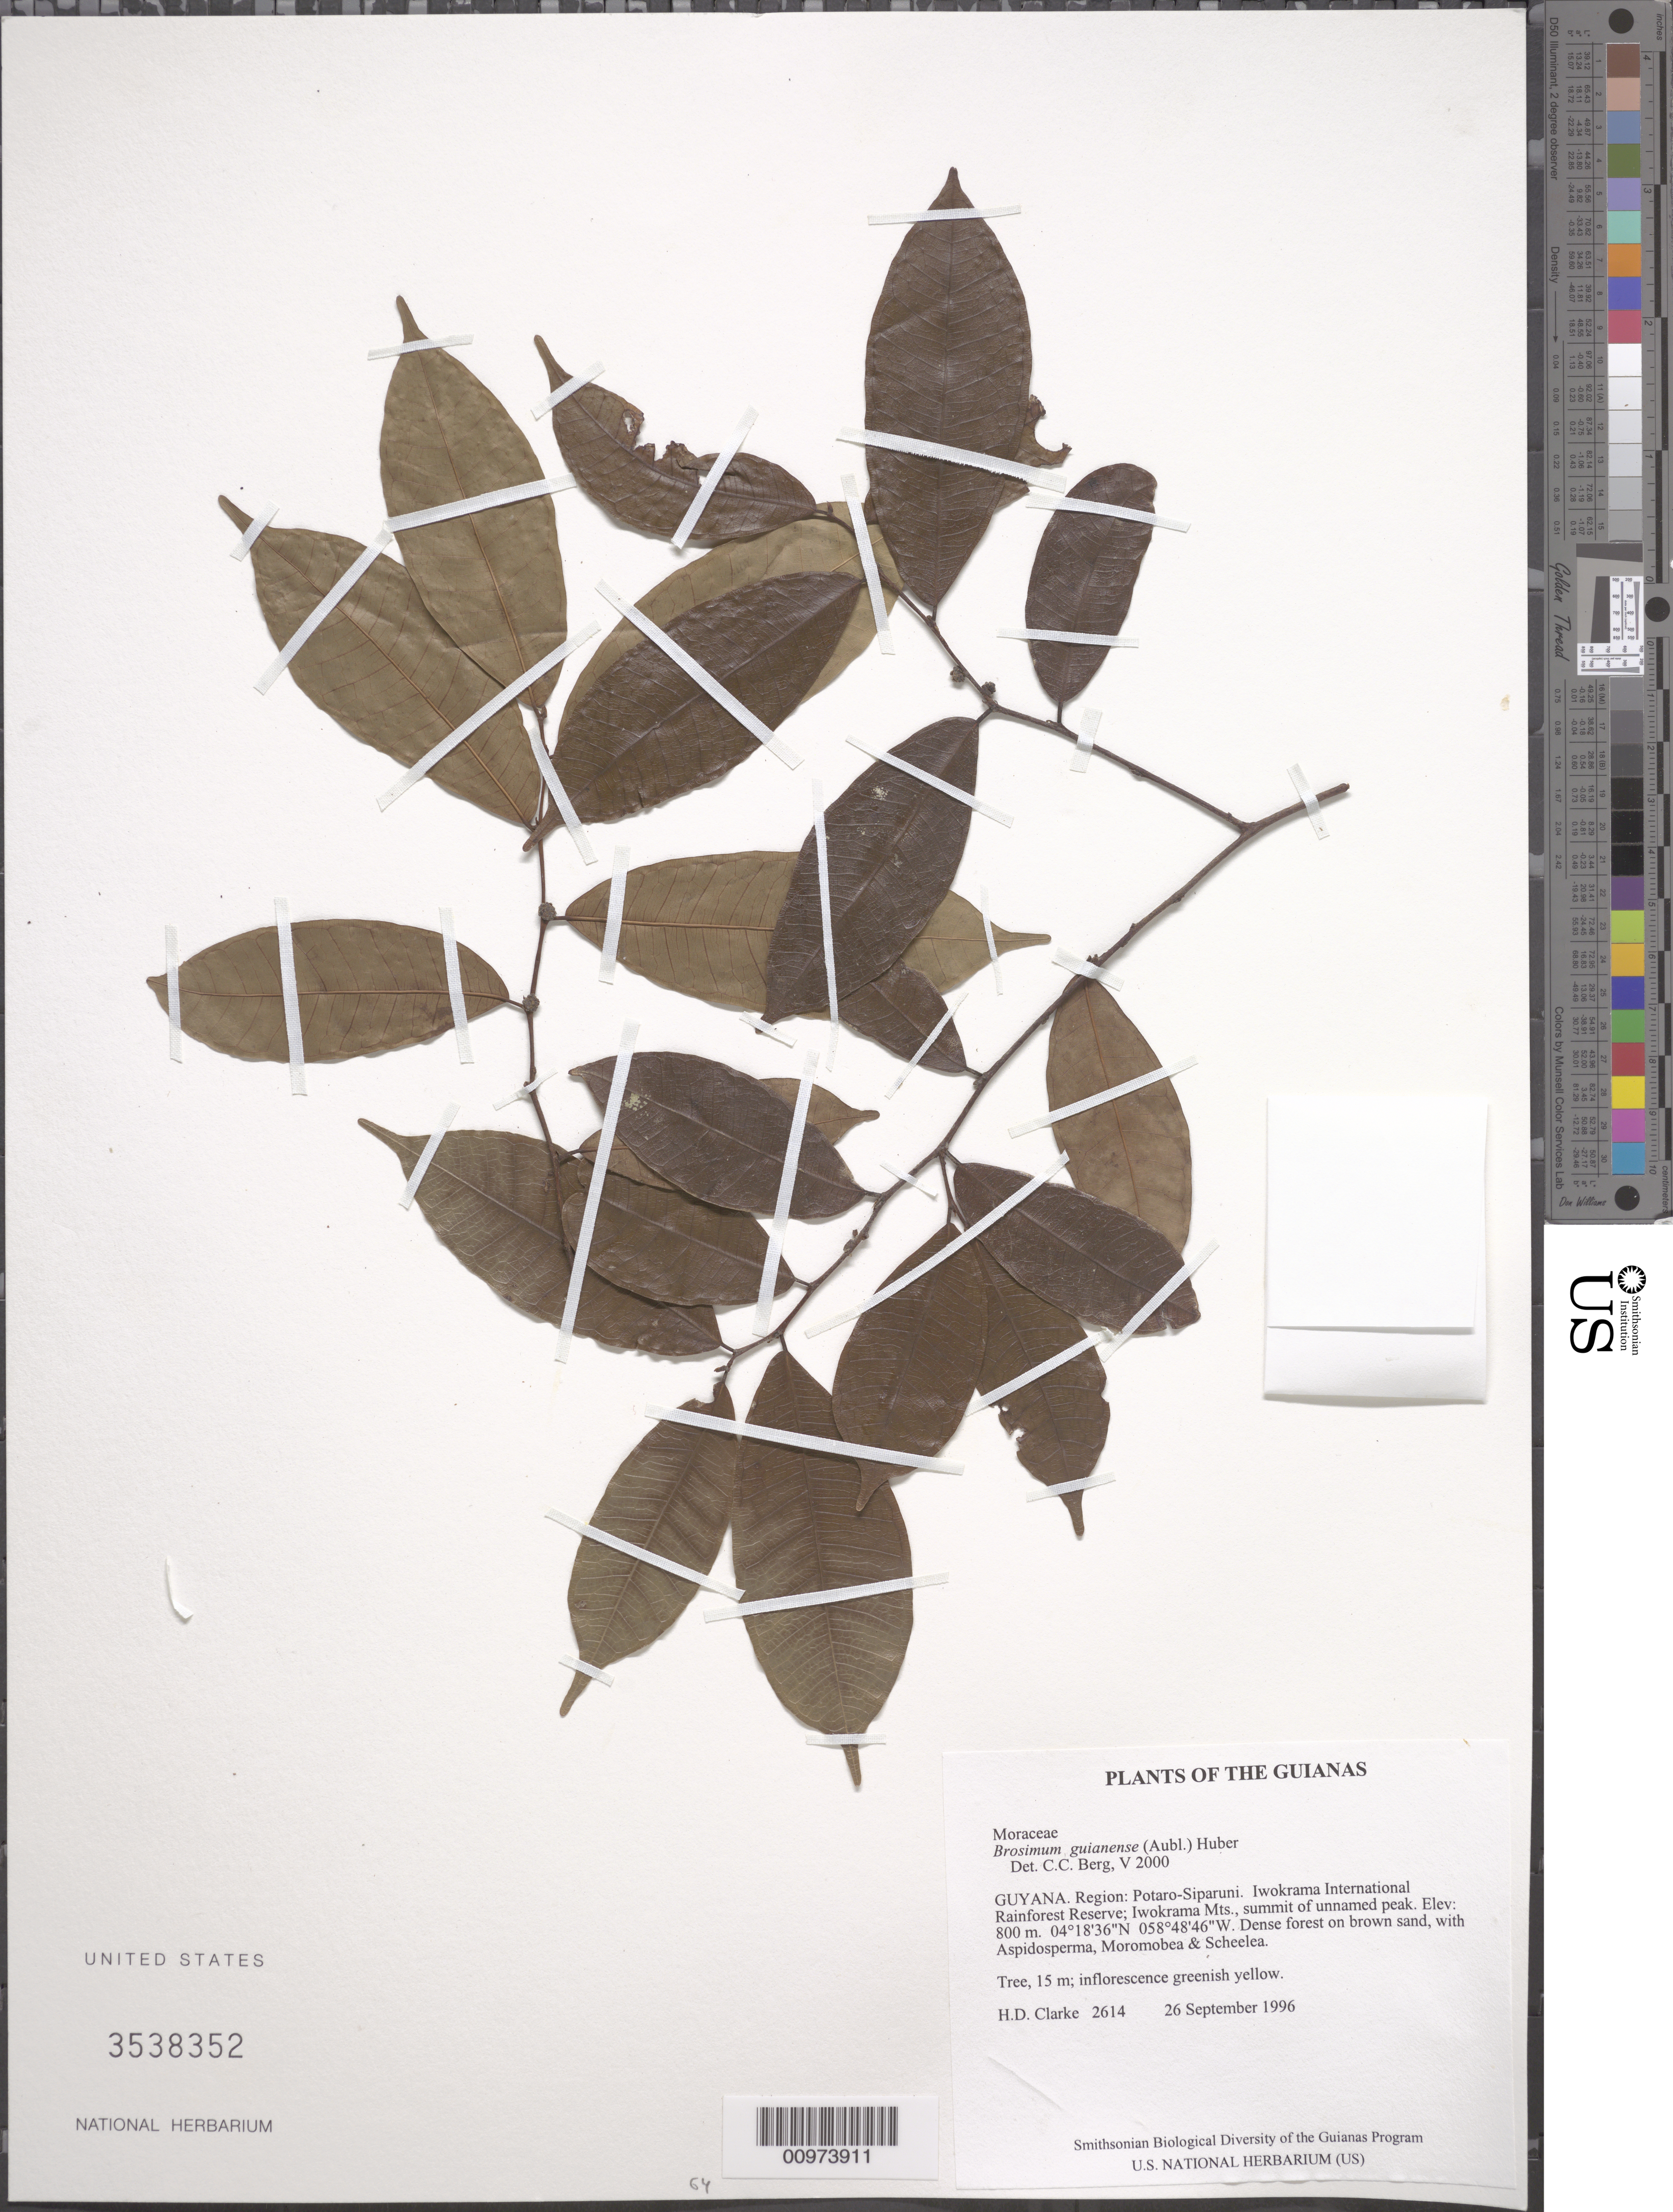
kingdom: Plantae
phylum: Tracheophyta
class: Magnoliopsida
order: Rosales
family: Moraceae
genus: Brosimum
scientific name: Brosimum guianense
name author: (Aubl.) Huber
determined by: Berg, C. C.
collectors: H. D. Clarke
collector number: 2614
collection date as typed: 26 September 1996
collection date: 1996-09-26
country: Guyana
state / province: Potaro-Siparuni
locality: Iwokrama International Rainforest Reserve; Iwokrama Mts., summit of unnamed peak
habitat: Dense forest on brown sand, with Aspidosperma, Moronobea & Scheelea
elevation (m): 800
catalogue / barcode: US 3538352